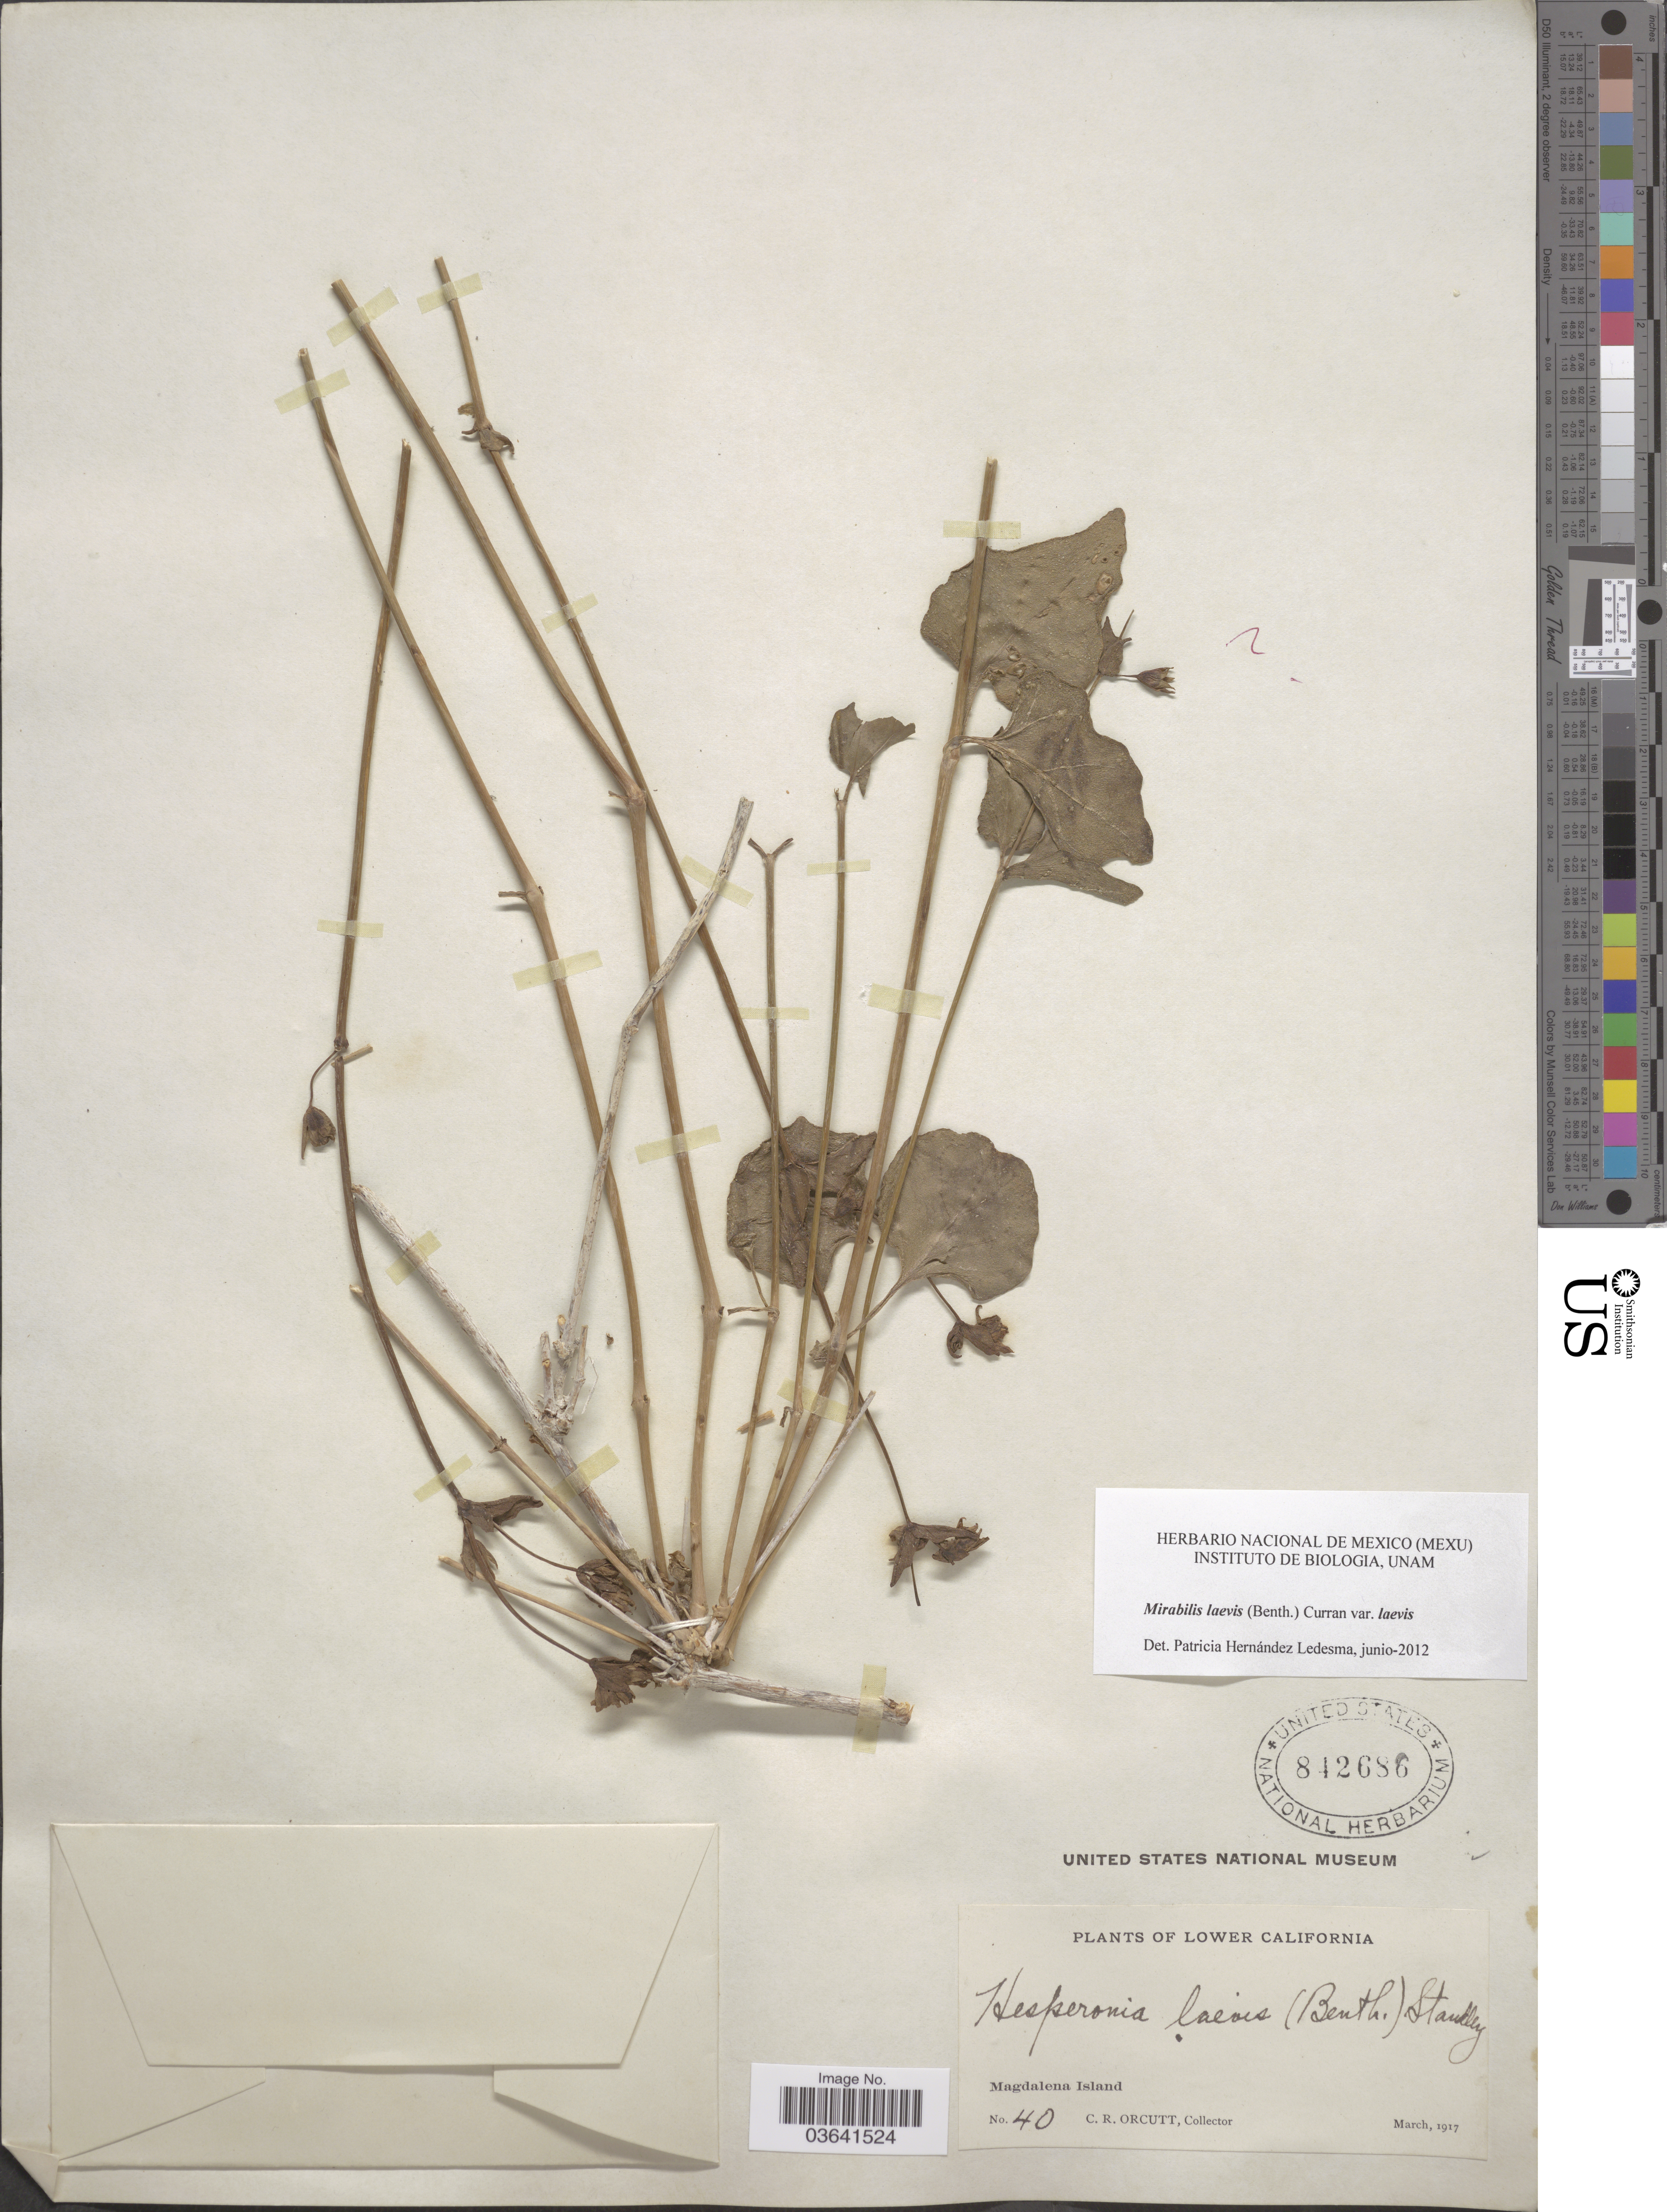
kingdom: Plantae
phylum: Tracheophyta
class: Magnoliopsida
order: Caryophyllales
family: Nyctaginaceae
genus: Mirabilis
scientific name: Mirabilis laevis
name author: (Benth.) Curran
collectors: C. R. Orcutt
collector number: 40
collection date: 1917-03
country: Mexico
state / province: Baja California Sur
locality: Lower California. Magdalena Island.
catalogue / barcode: US 842686